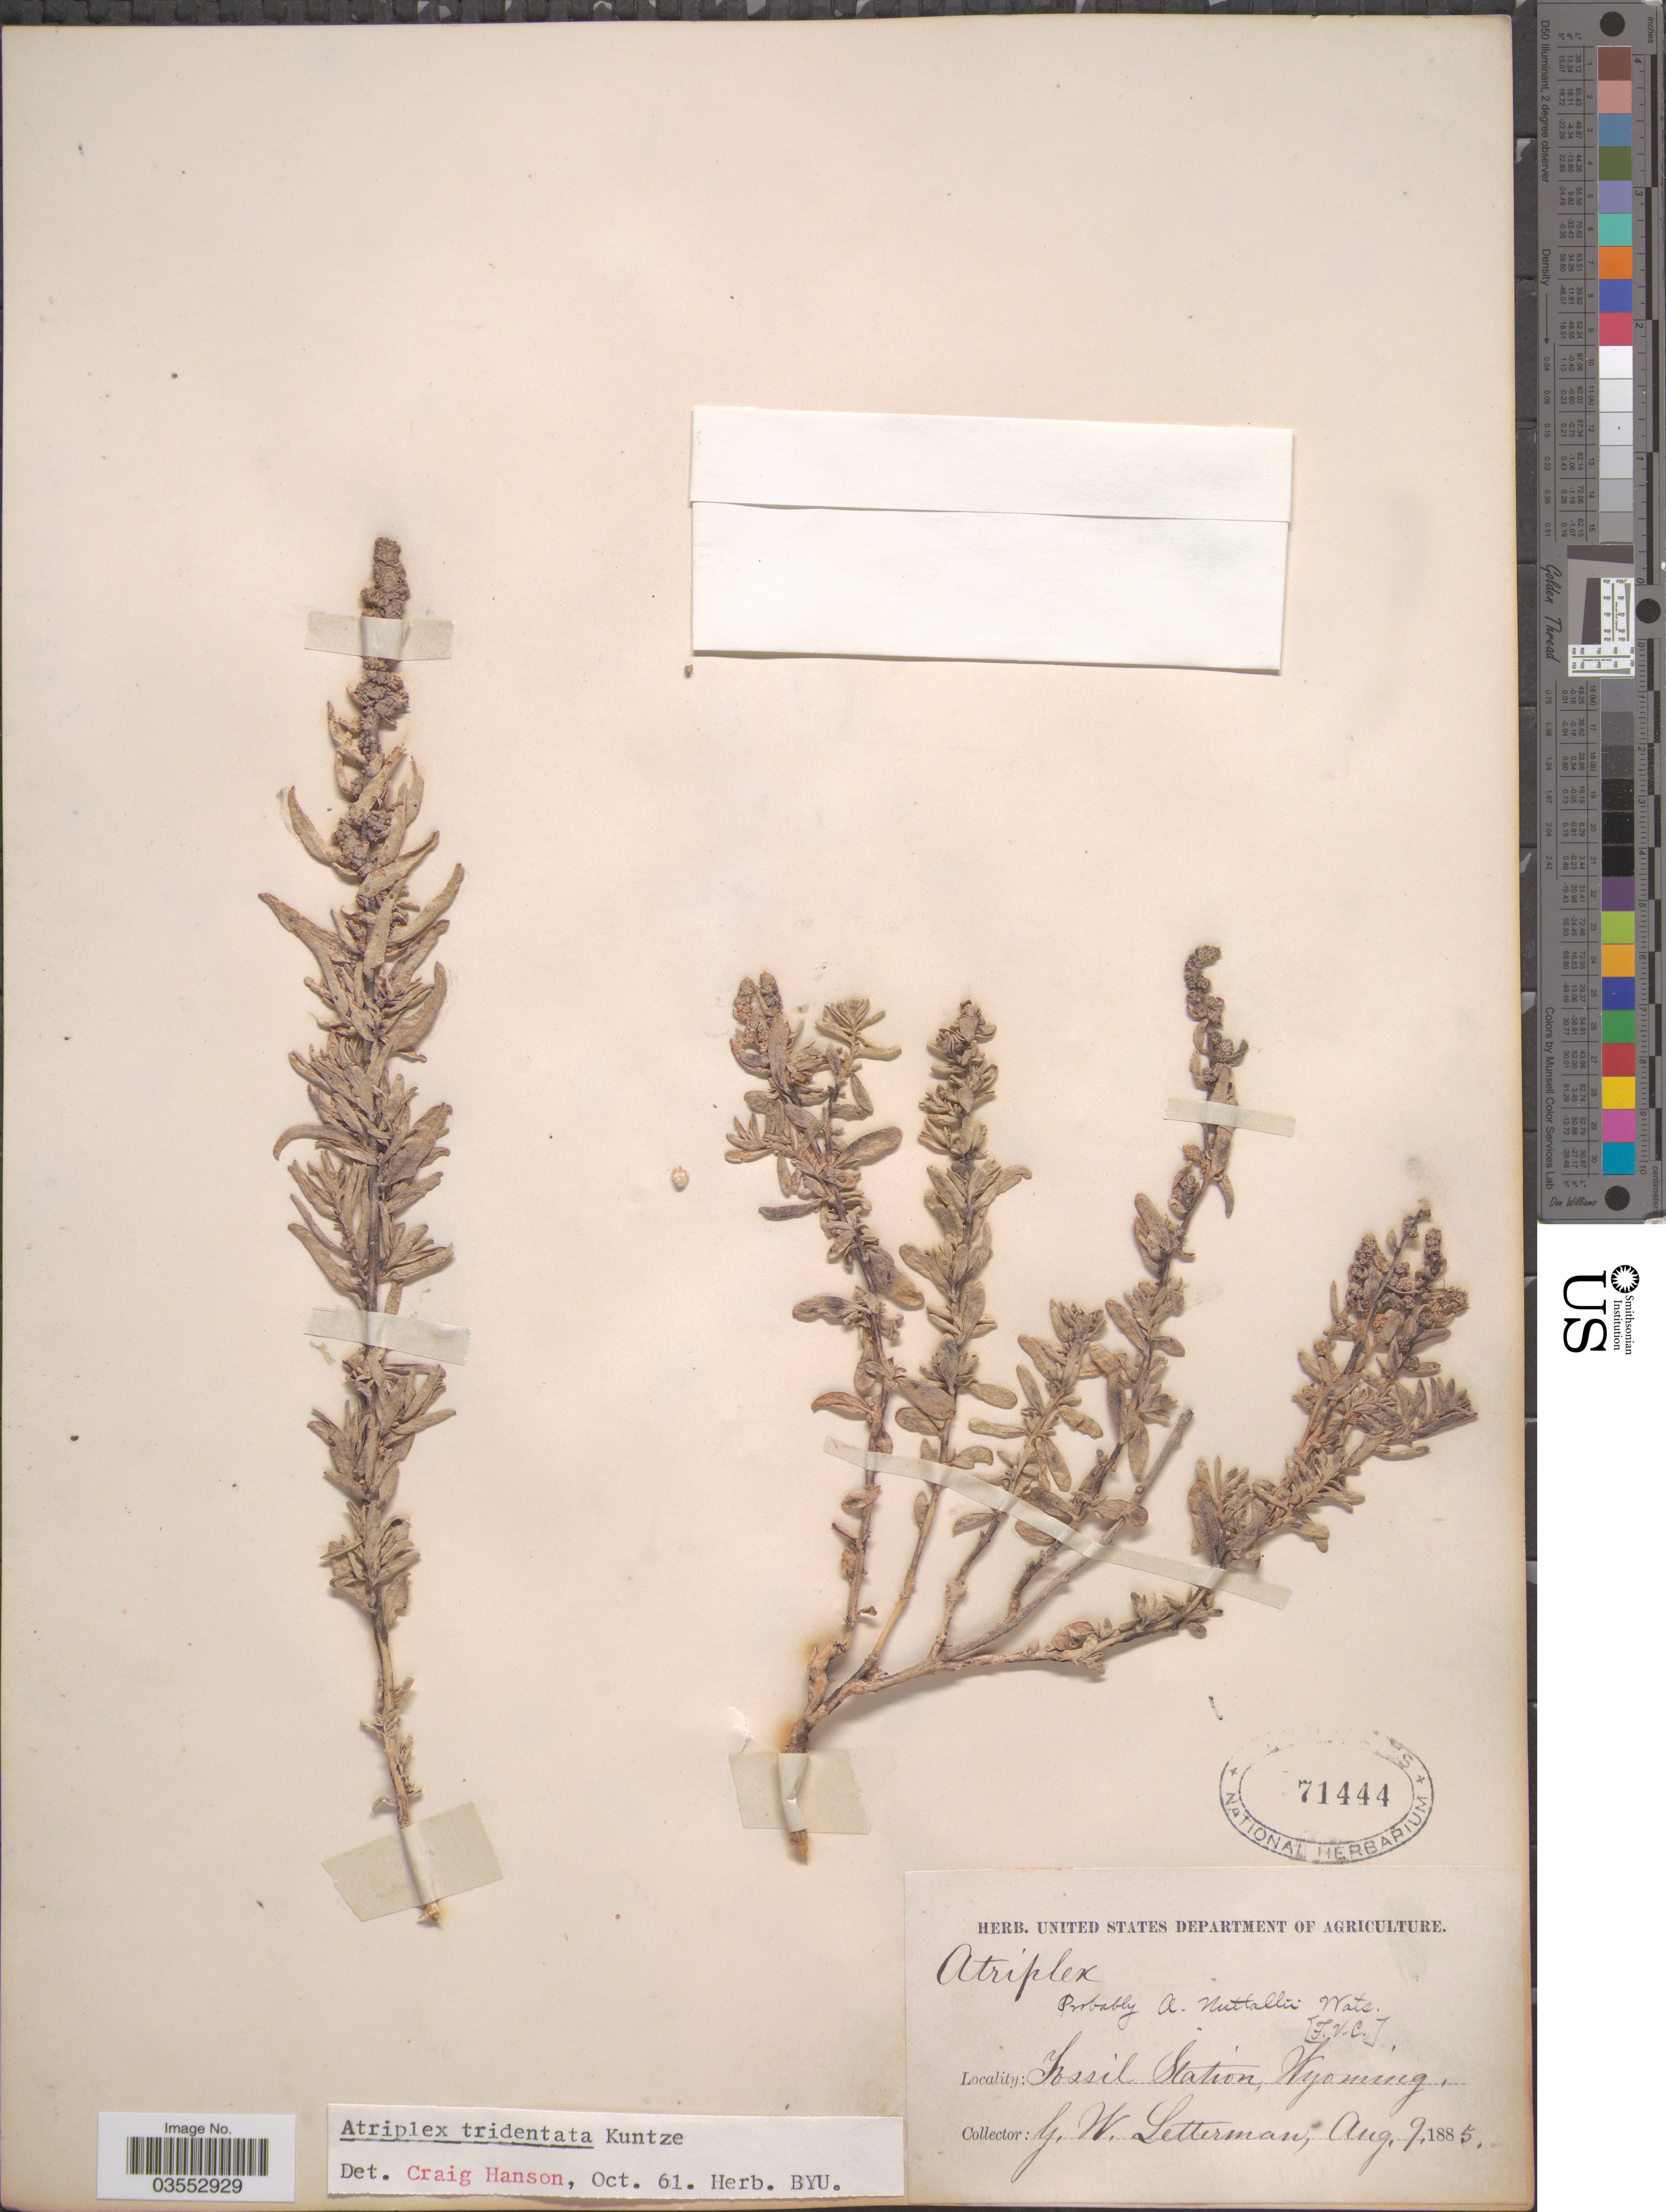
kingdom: Plantae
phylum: Tracheophyta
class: Magnoliopsida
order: Caryophyllales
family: Amaranthaceae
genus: Atriplex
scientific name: Atriplex tridentata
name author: Kuntze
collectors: G. W. Letterman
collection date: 1885-08-09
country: United States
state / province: Wyoming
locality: Fossil Station.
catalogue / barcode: US 71444